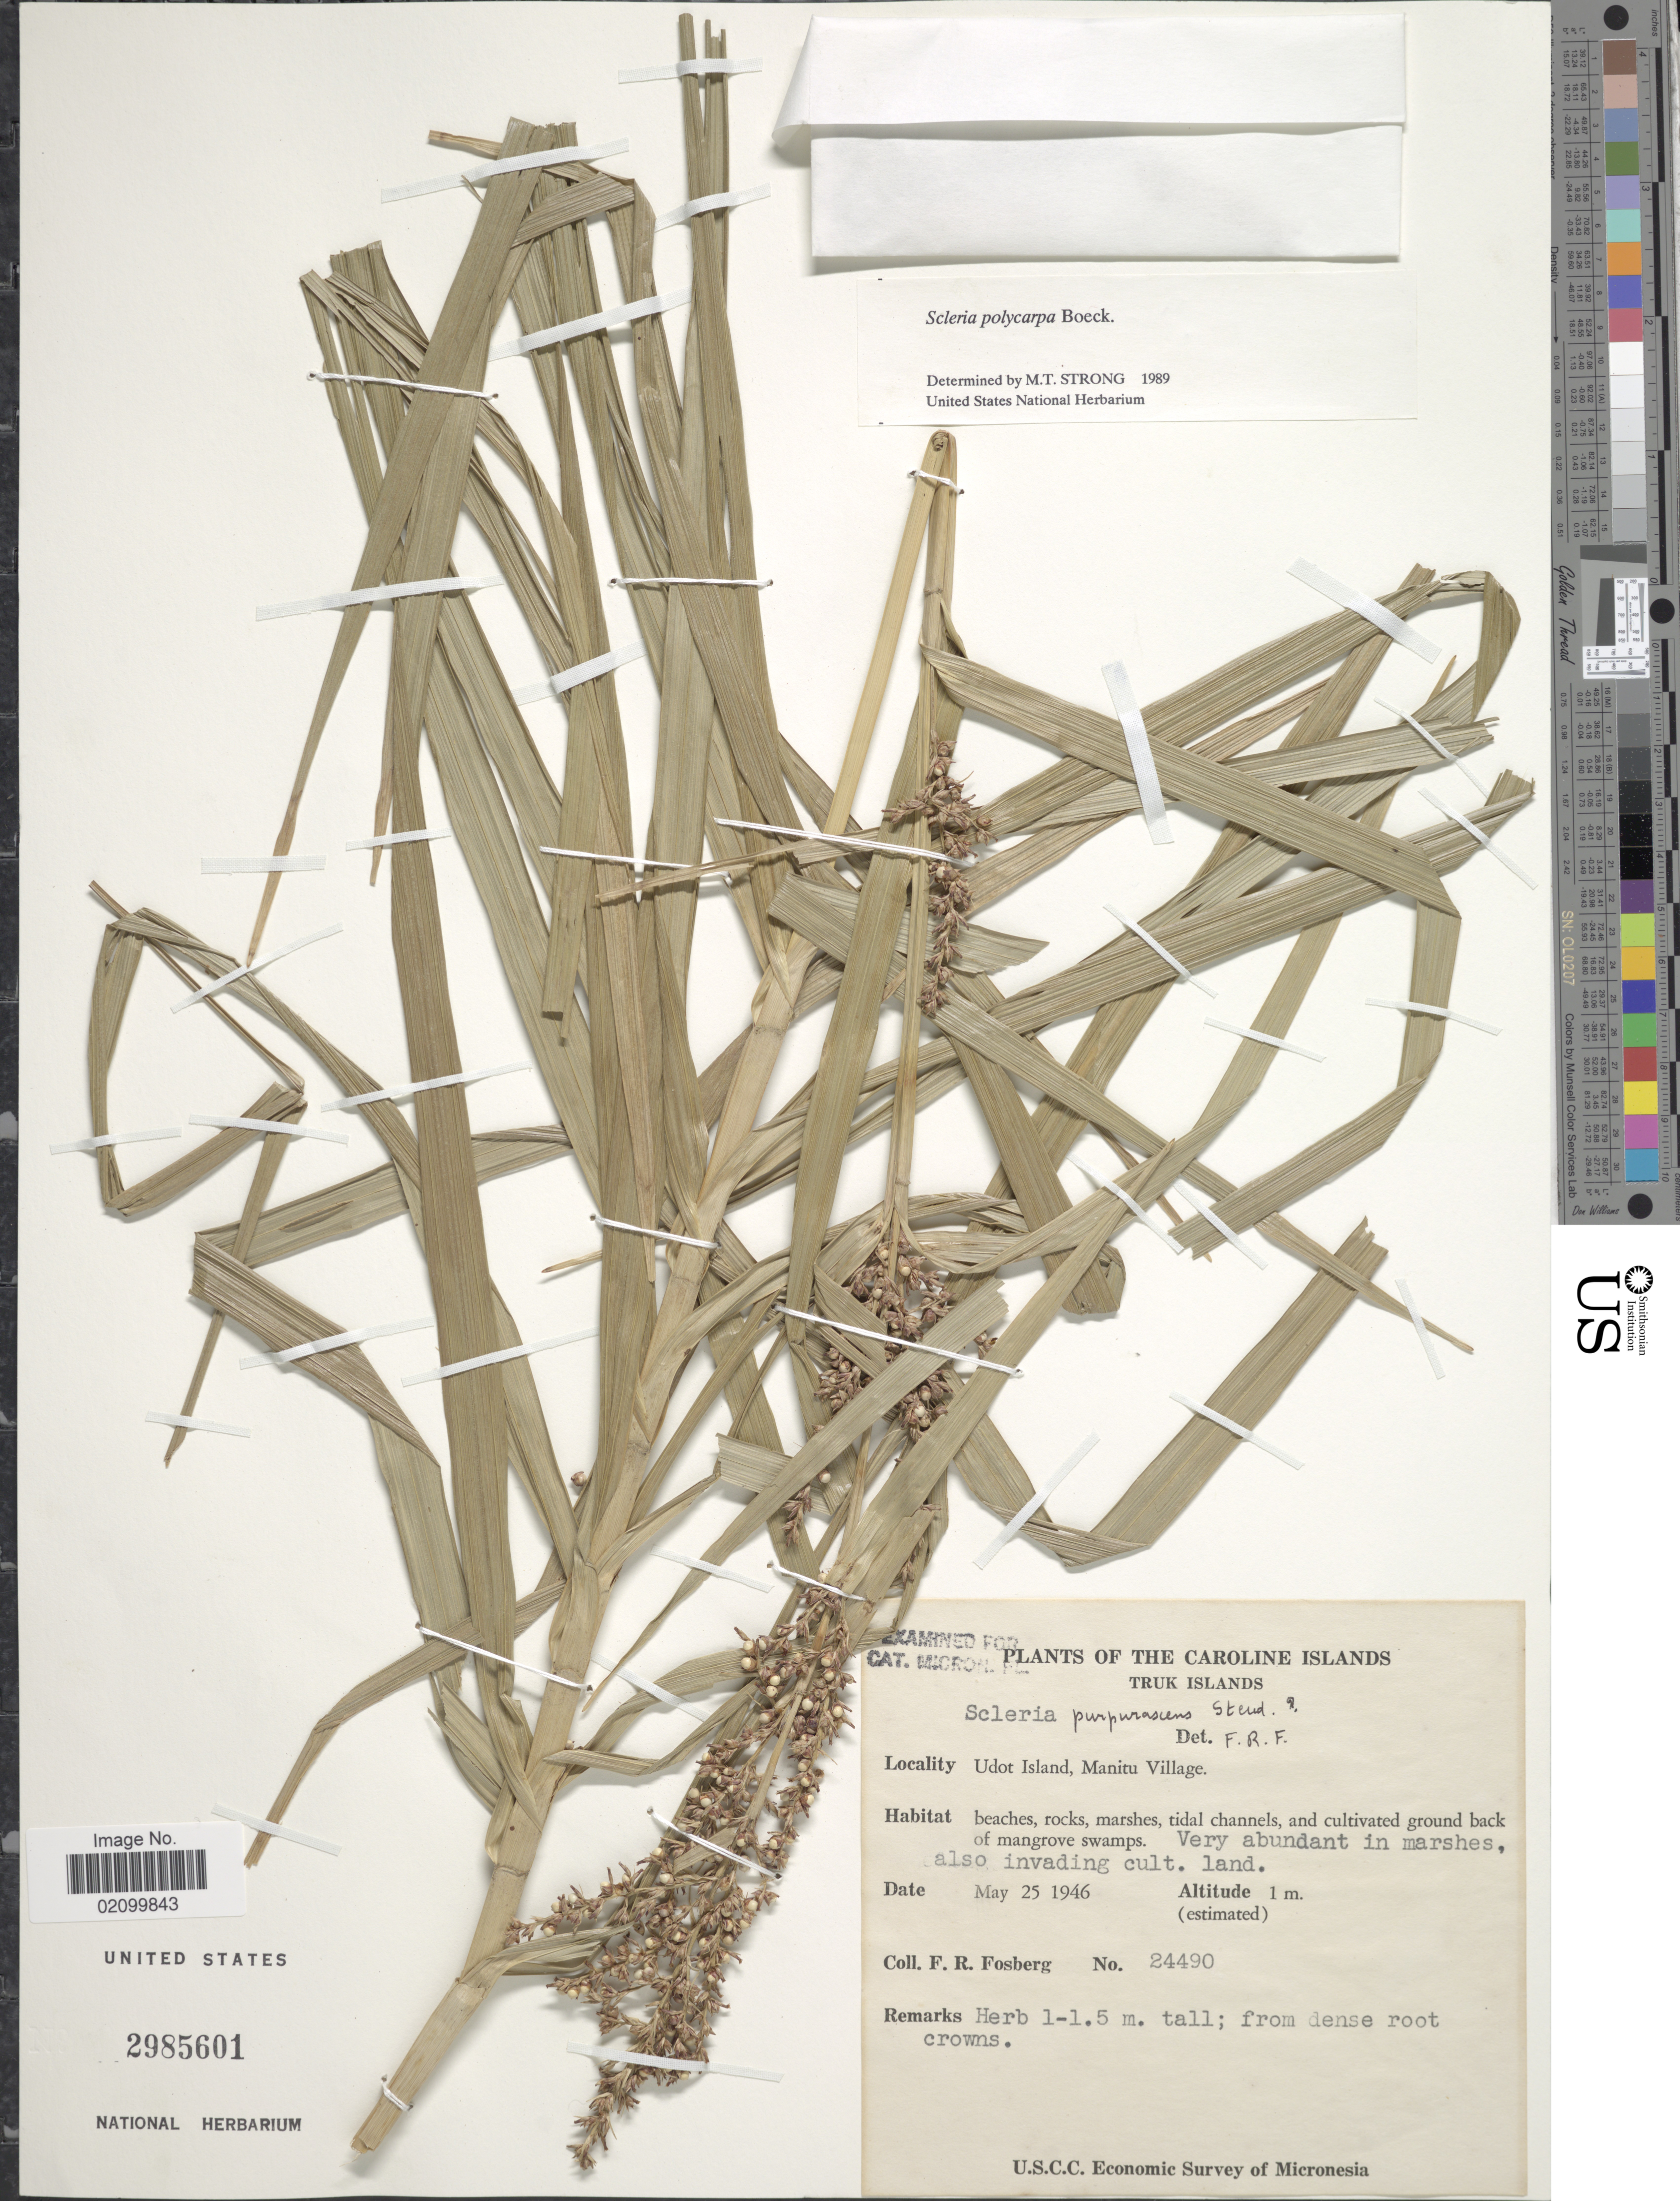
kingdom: Plantae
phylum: Tracheophyta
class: Liliopsida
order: Poales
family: Cyperaceae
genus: Scleria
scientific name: Scleria polycarpa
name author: Boeckeler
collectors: F. R. Fosberg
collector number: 22490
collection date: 1946-05-25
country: Micronesia, Federated States of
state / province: Truk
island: Udot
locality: Caroline Islands, Truk Islands. Udot Island, Manitu Village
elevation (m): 1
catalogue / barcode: US 2985601